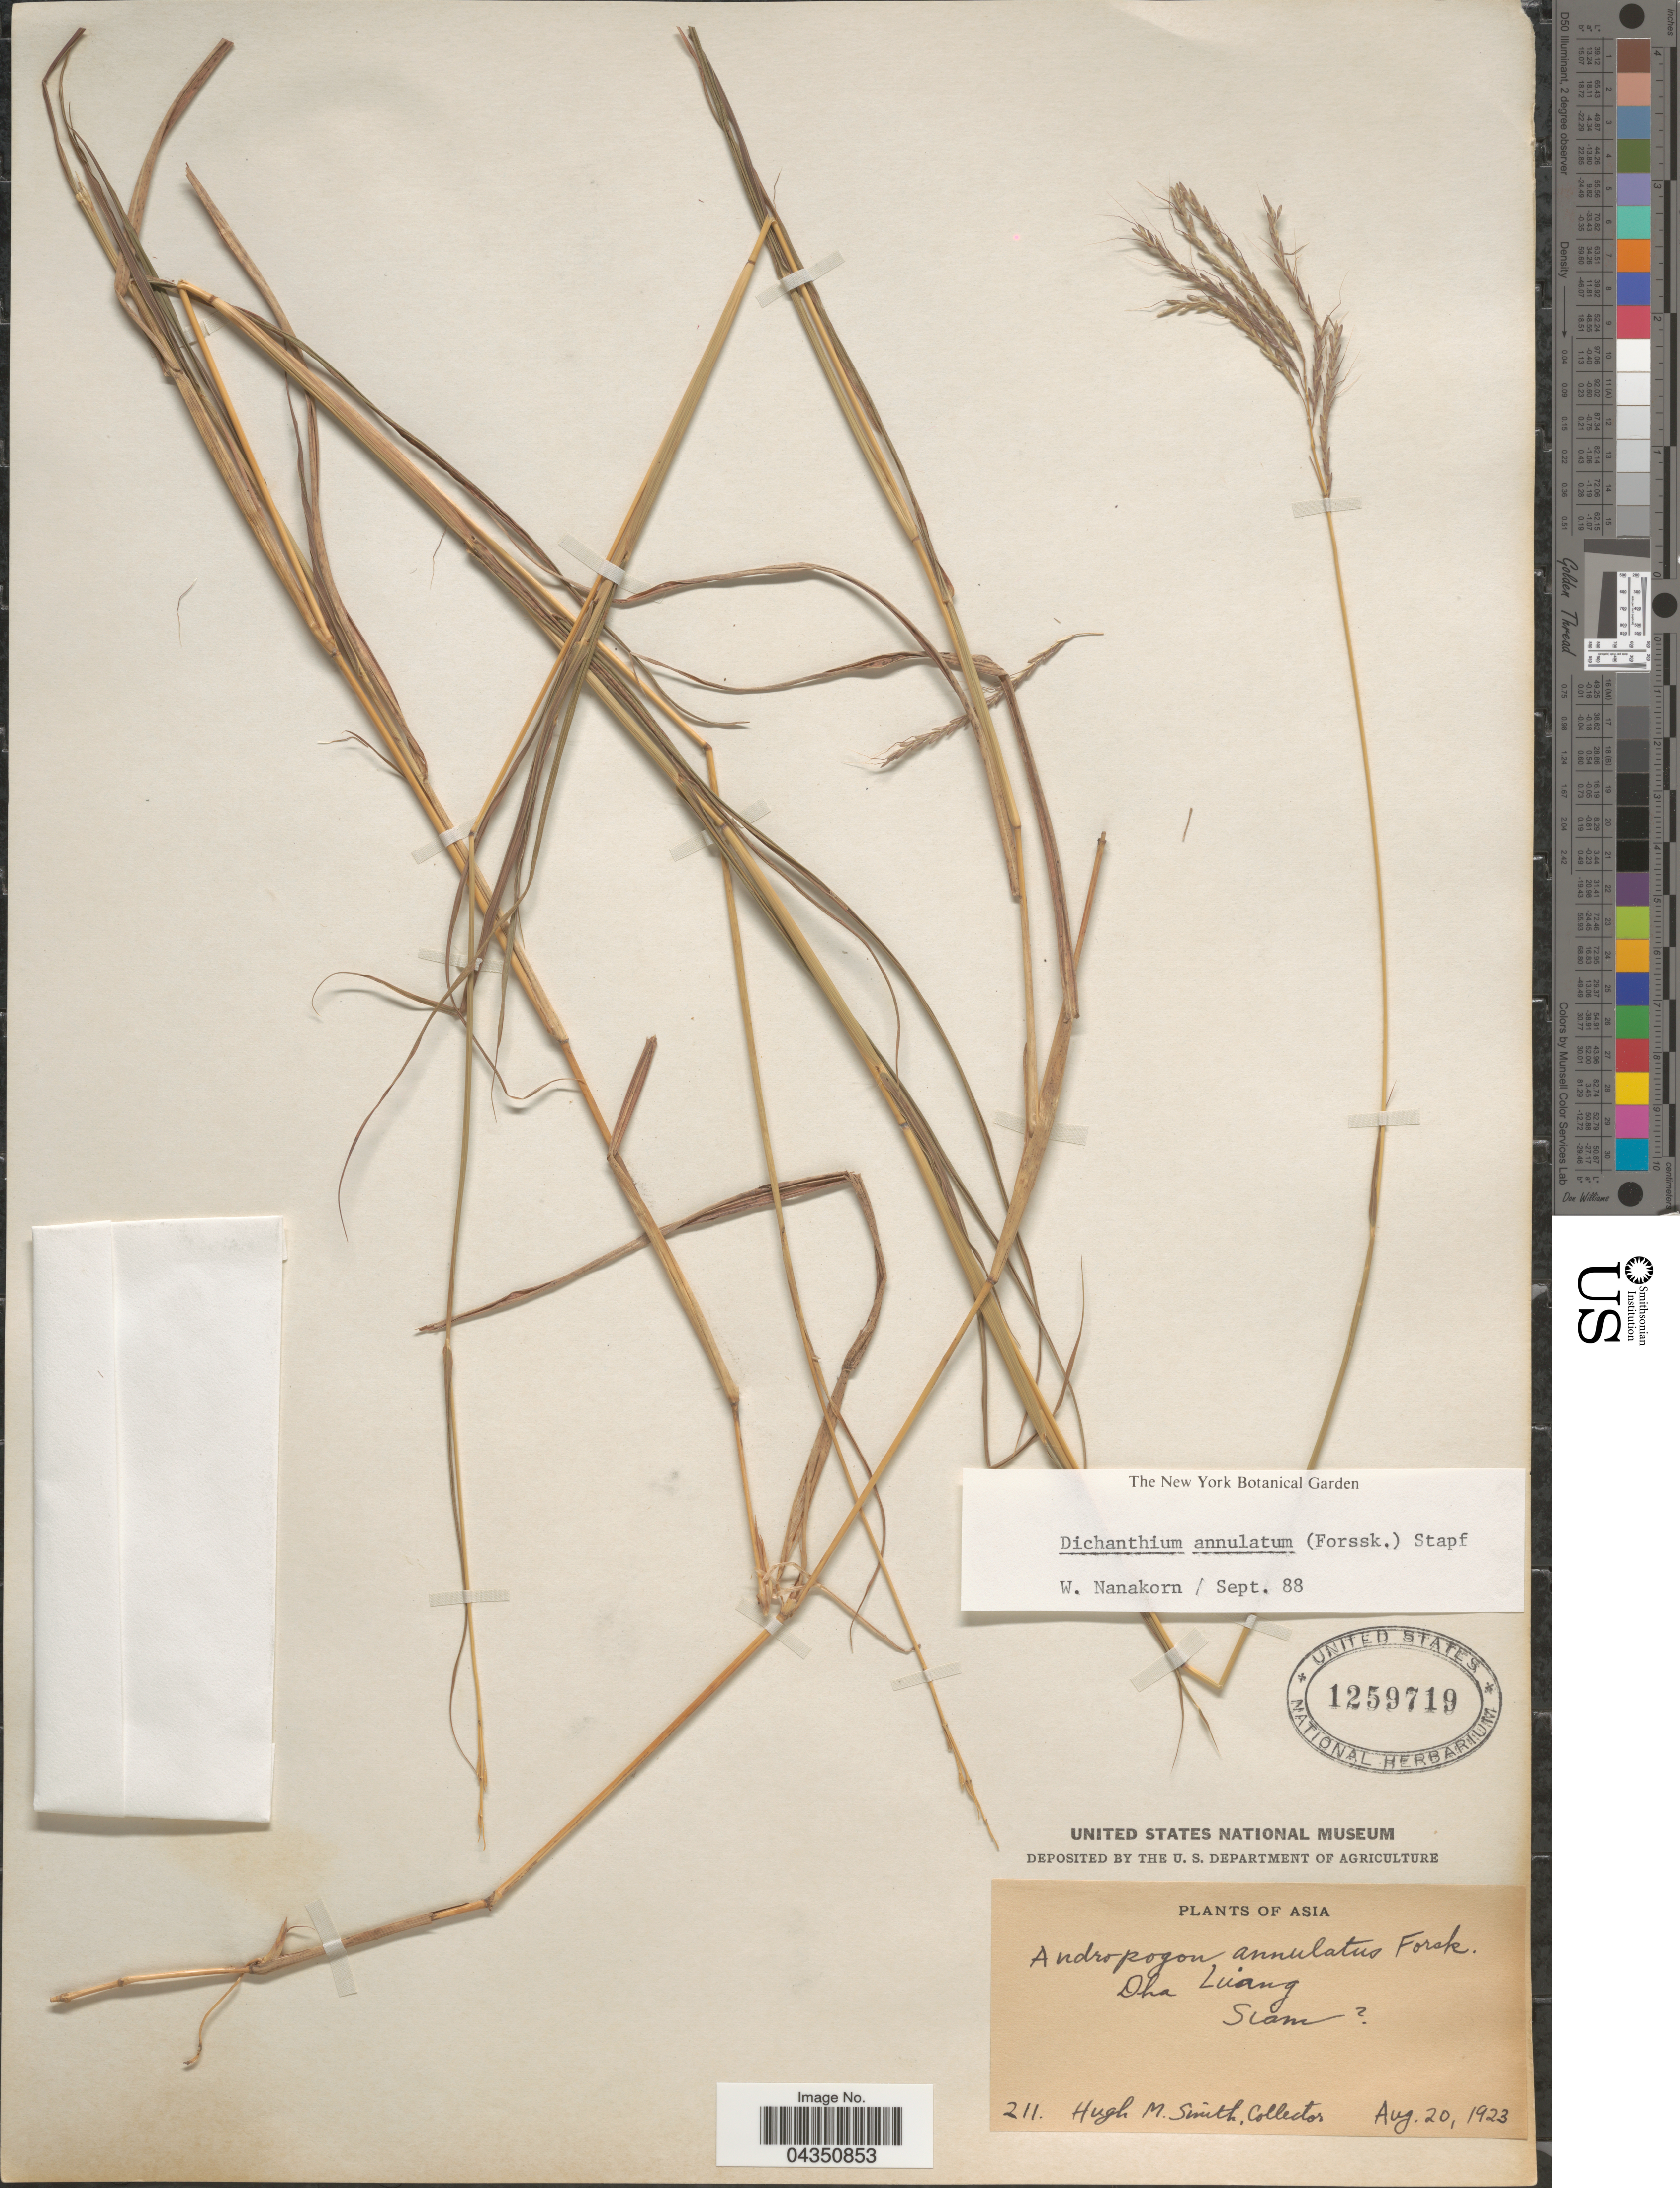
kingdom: Plantae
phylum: Tracheophyta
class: Liliopsida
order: Poales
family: Poaceae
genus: Dichanthium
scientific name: Dichanthium annulatum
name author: (Forssk.) Stapf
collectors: H. M. Smith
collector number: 211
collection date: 1923-08-20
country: Thailand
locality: Dha Luang. Siam.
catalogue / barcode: US 1259719